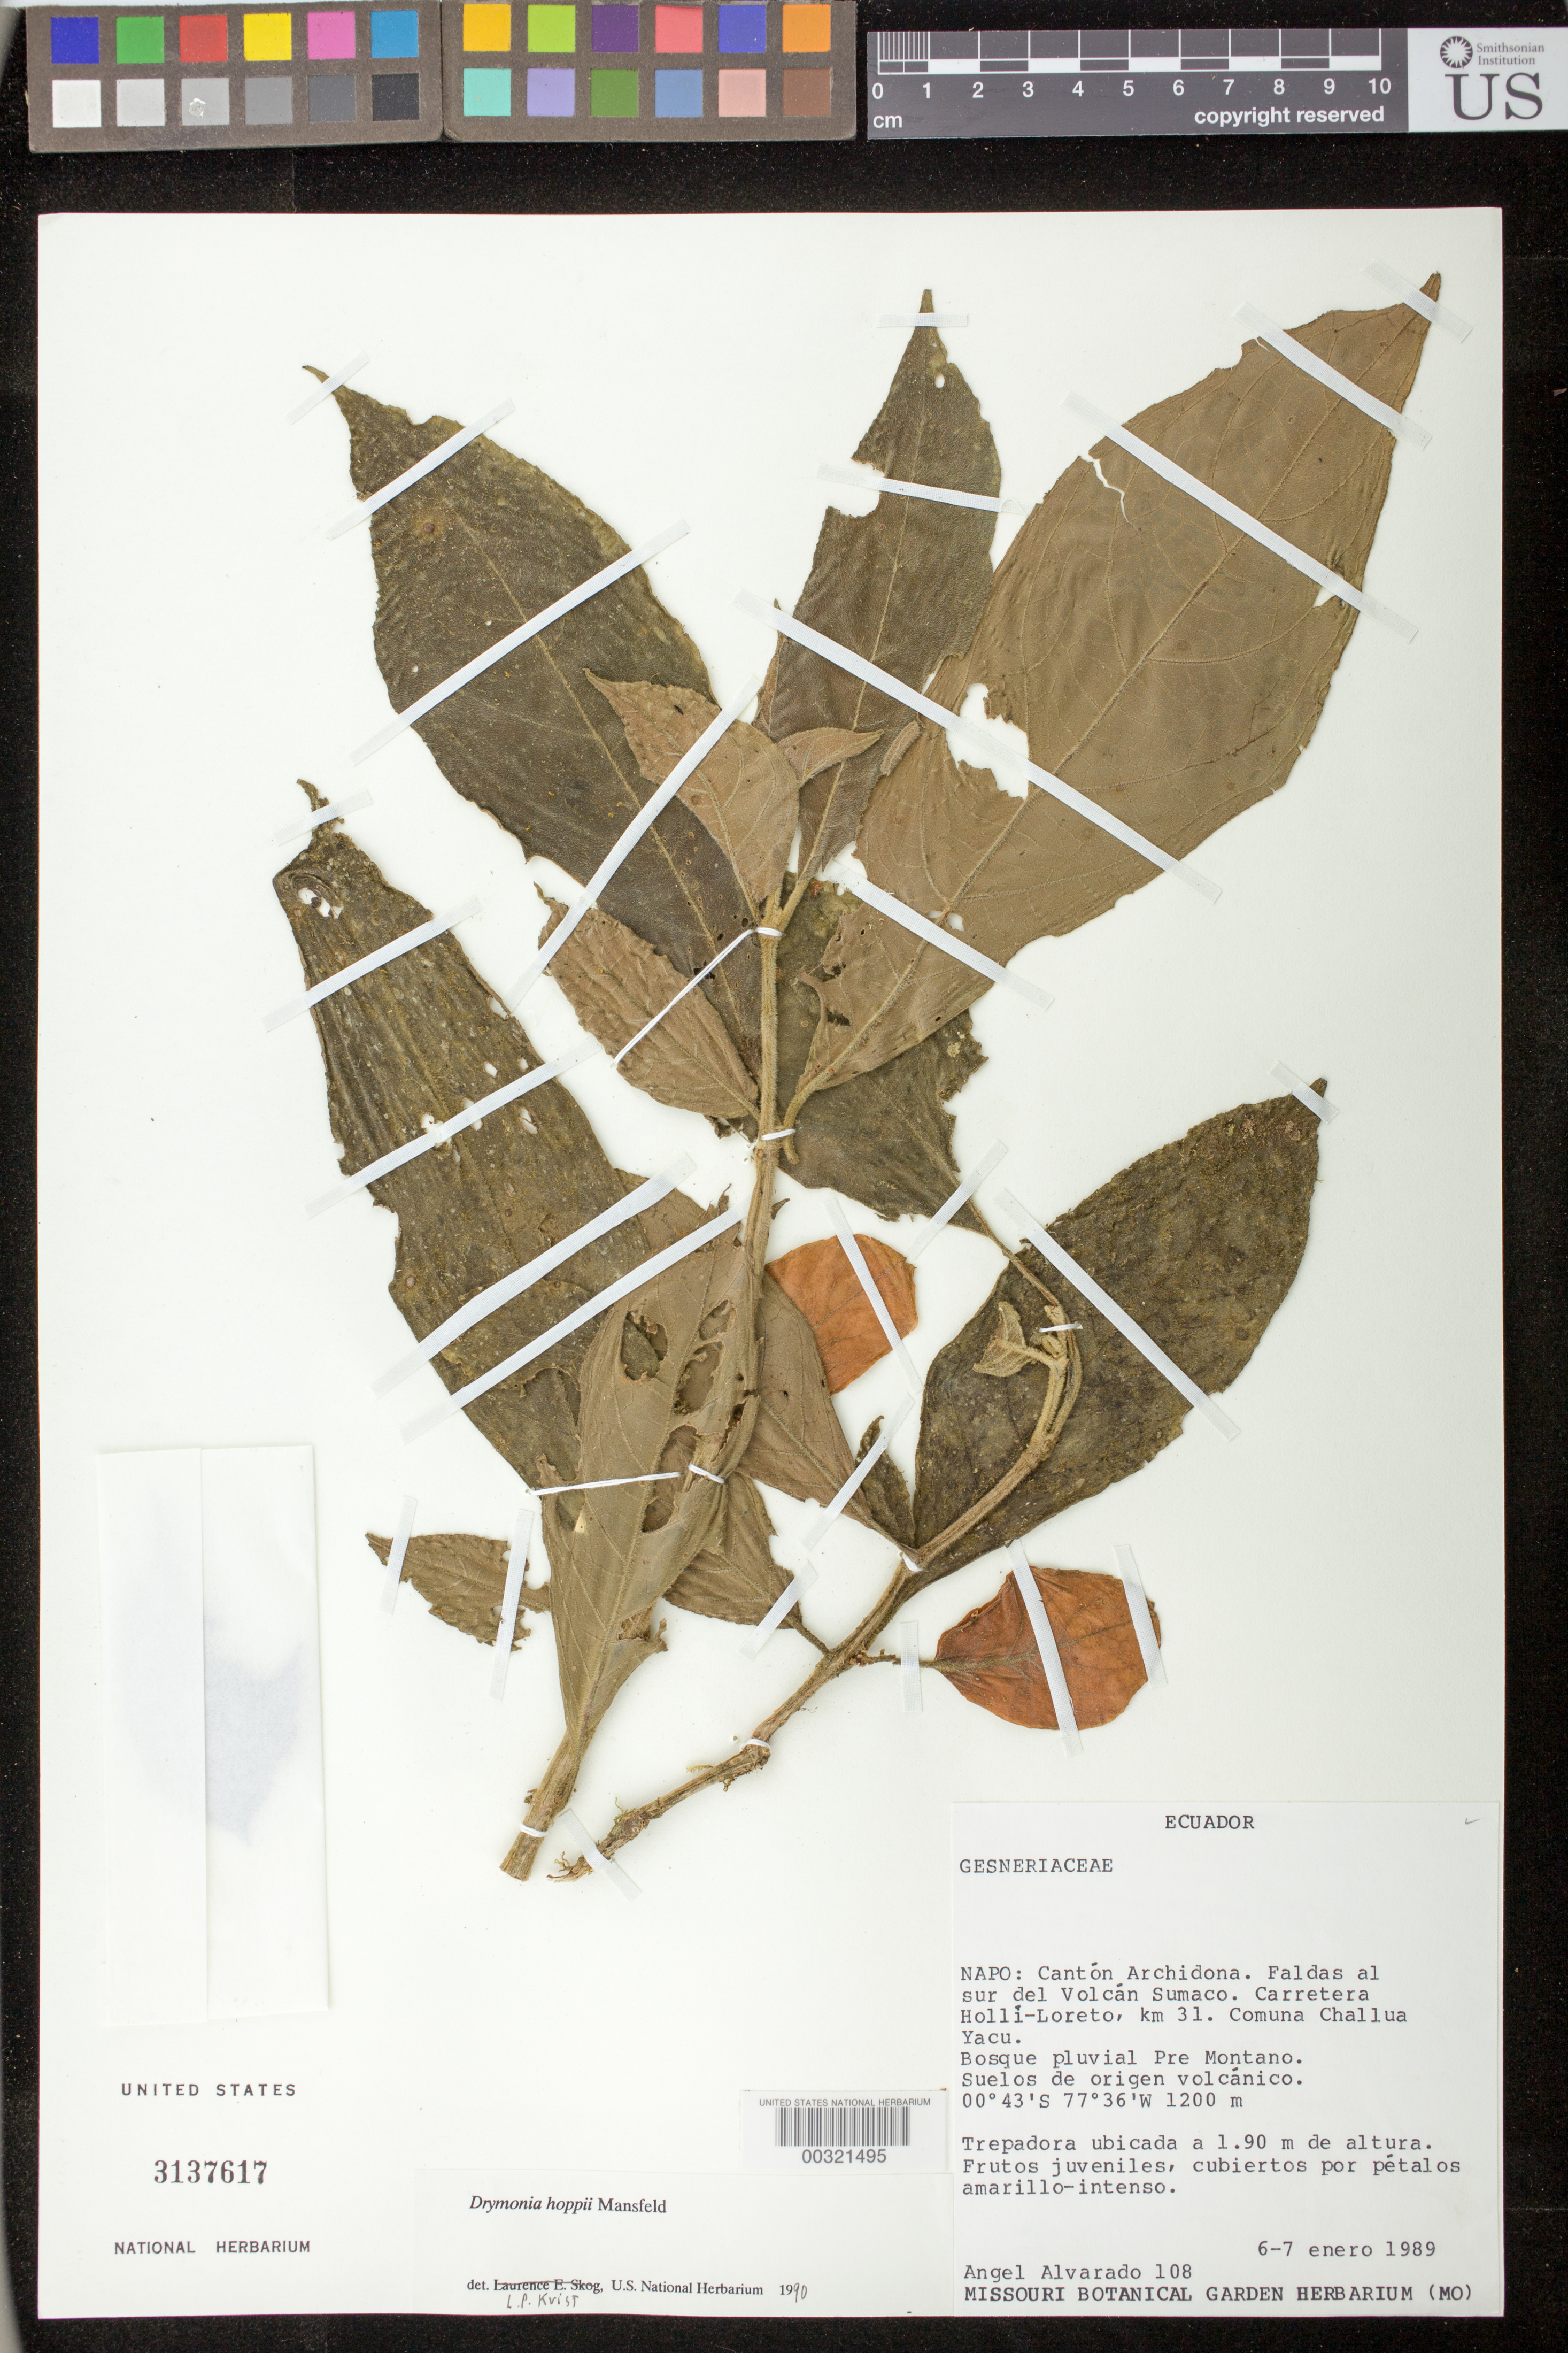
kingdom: Plantae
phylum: Tracheophyta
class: Magnoliopsida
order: Lamiales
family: Gesneriaceae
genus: Drymonia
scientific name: Drymonia hoppii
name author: (Mansf.) Wiehler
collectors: A. Alvarado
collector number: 108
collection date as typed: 6-7 Jan 1989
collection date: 1989-01-06/1989-01-07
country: Ecuador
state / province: Napo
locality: Canton Archidona, slopes S of Volcan Sumaco, Holli-Loreto highway, km 31, comuna Challua Yacu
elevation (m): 1200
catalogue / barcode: US 3137617